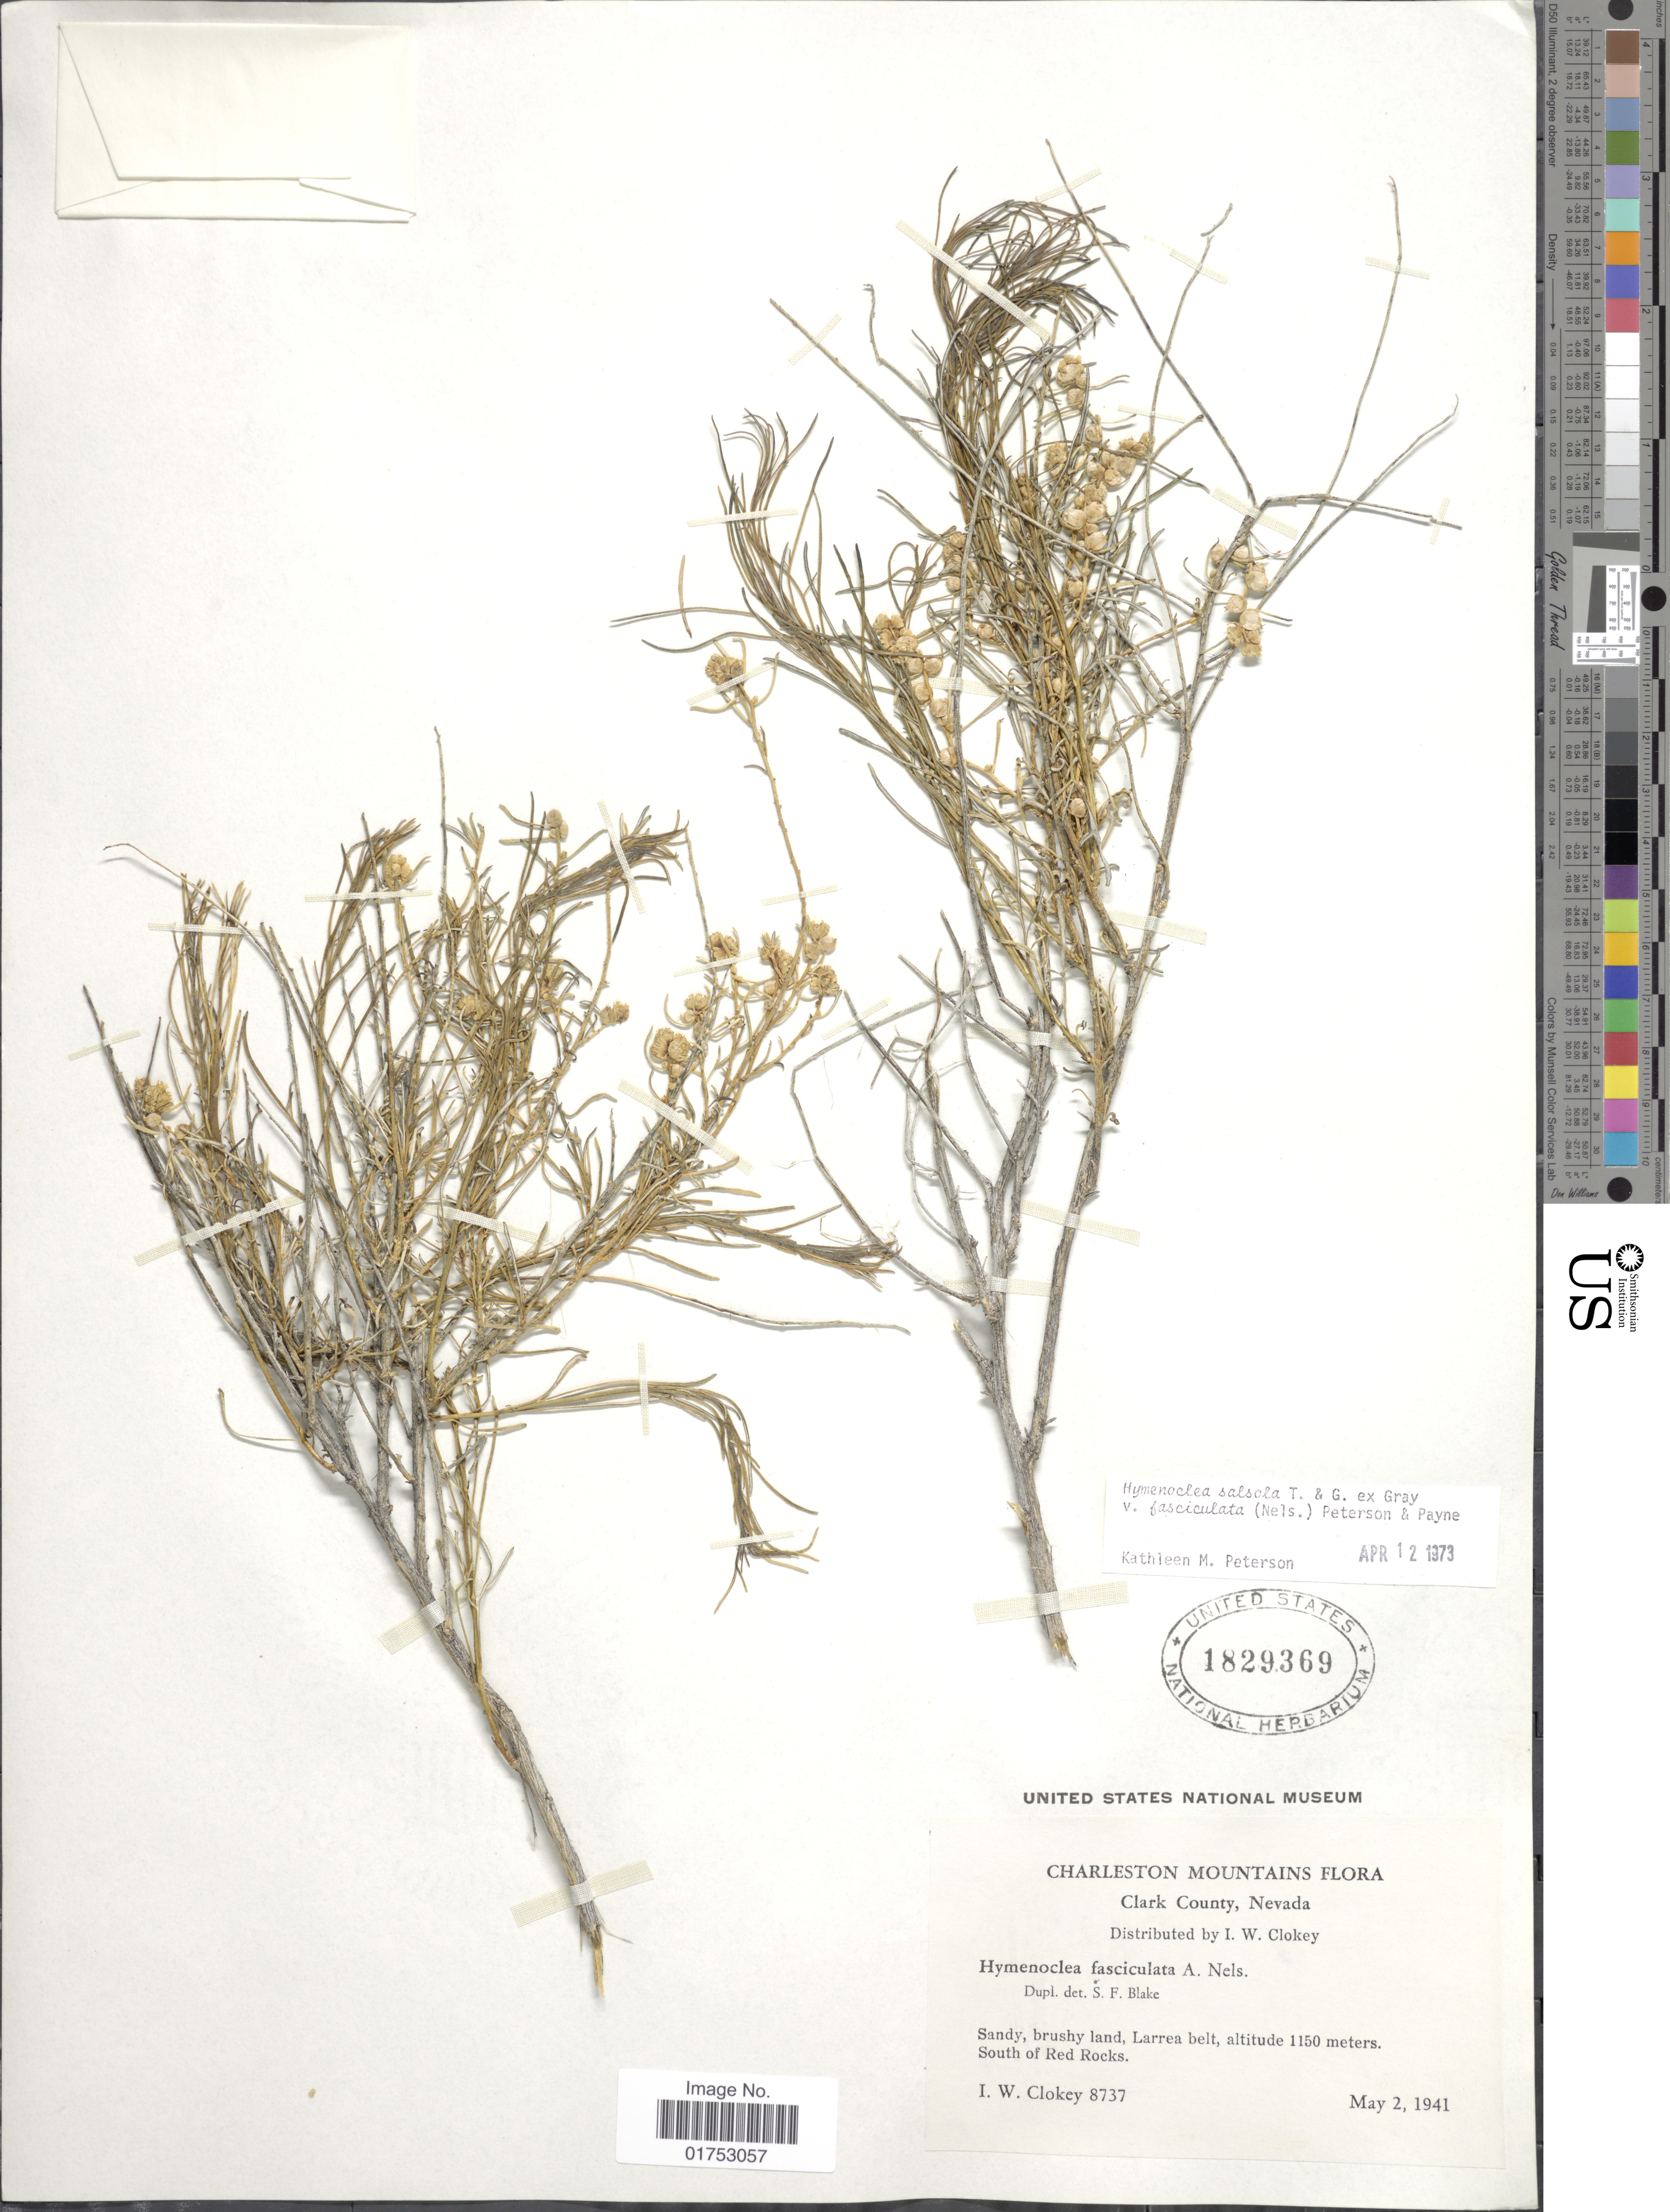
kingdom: Plantae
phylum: Tracheophyta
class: Magnoliopsida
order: Asterales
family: Asteraceae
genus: Hymenoclea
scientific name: Hymenoclea salsola var. fasciculata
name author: (A. Nelson) K.M. Peterson & W.W.Payne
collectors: I. W. Clokey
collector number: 8737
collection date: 1941-05-02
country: United States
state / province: Nevada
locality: Charleston Mountains, Clark County, South of Red Rocks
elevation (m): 1150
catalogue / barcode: US 1829369